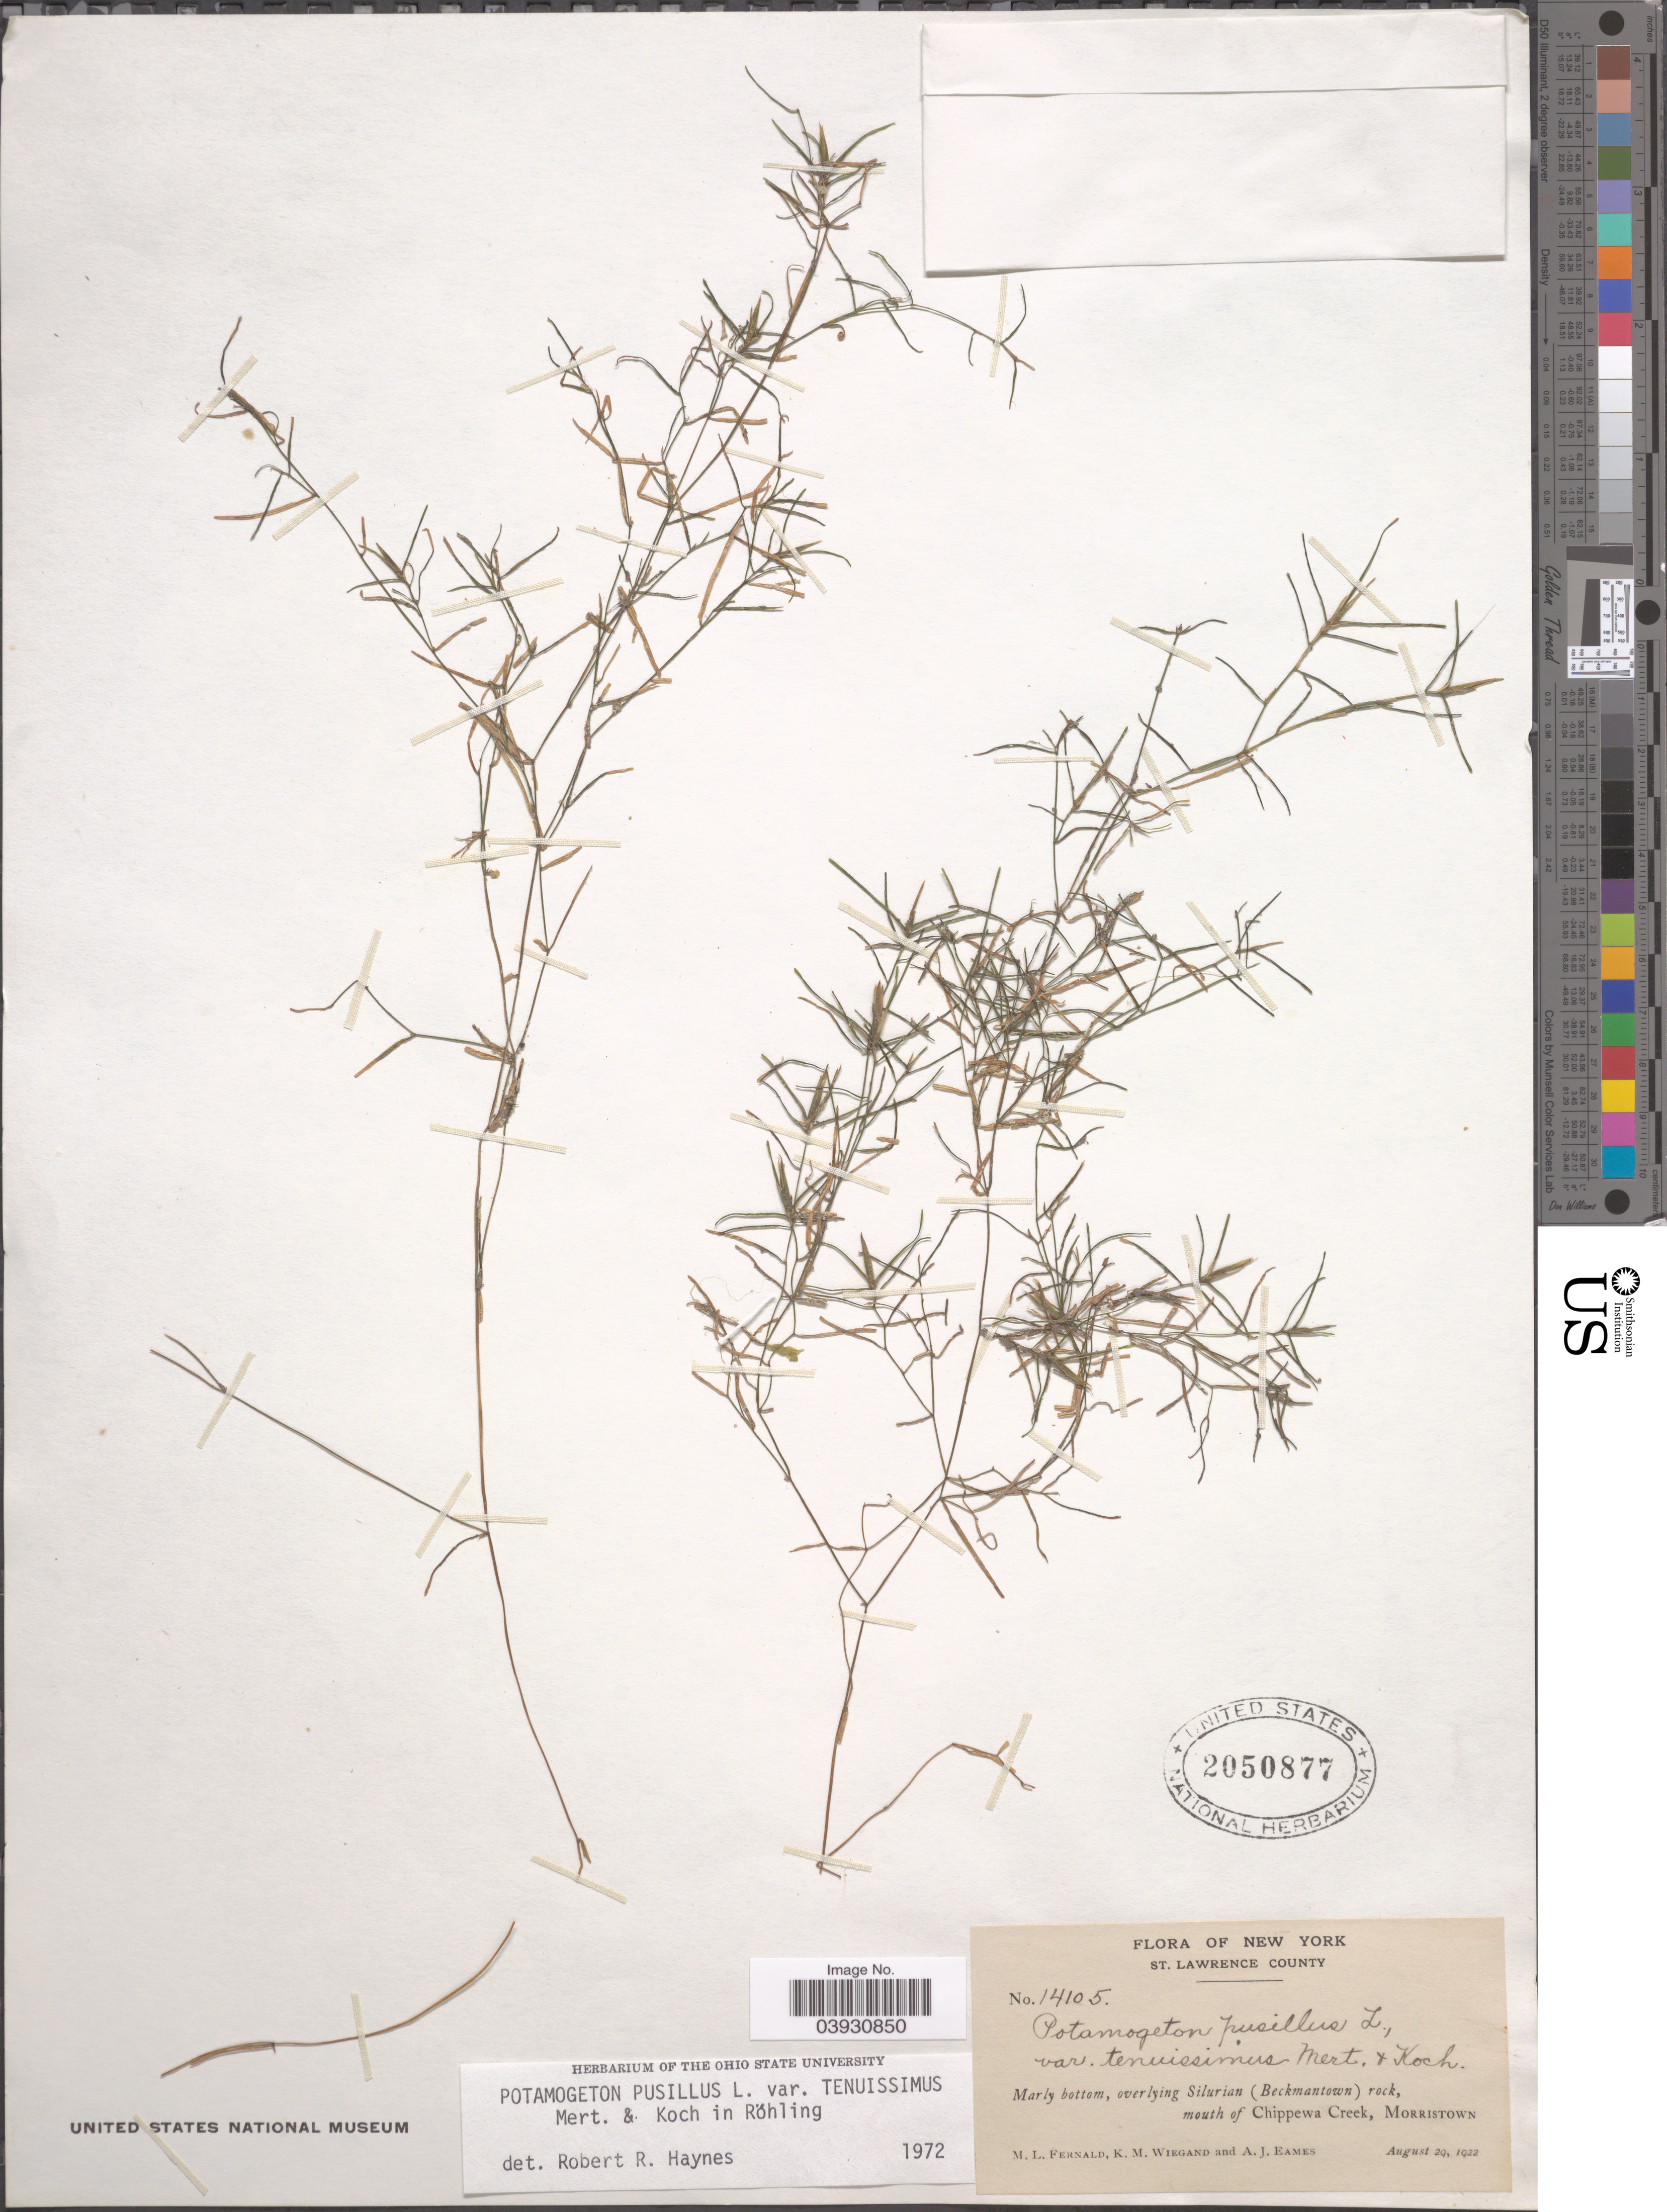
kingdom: Plantae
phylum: Tracheophyta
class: Liliopsida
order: Alismatales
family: Potamogetonaceae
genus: Potamogeton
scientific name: Potamogeton pusillus subsp. tenuissimus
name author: Mert. & W.D.J. Koch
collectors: M. L. Fernald, K. M. Wiegand & A. J. Eames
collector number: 14105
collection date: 1922-08-29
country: United States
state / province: New York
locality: St. Lawrence County. Marly bottom, overlying Silurian (Beckmantown) rock, mouth of Chippewa Creek, Morristown.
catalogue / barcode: US 2050877